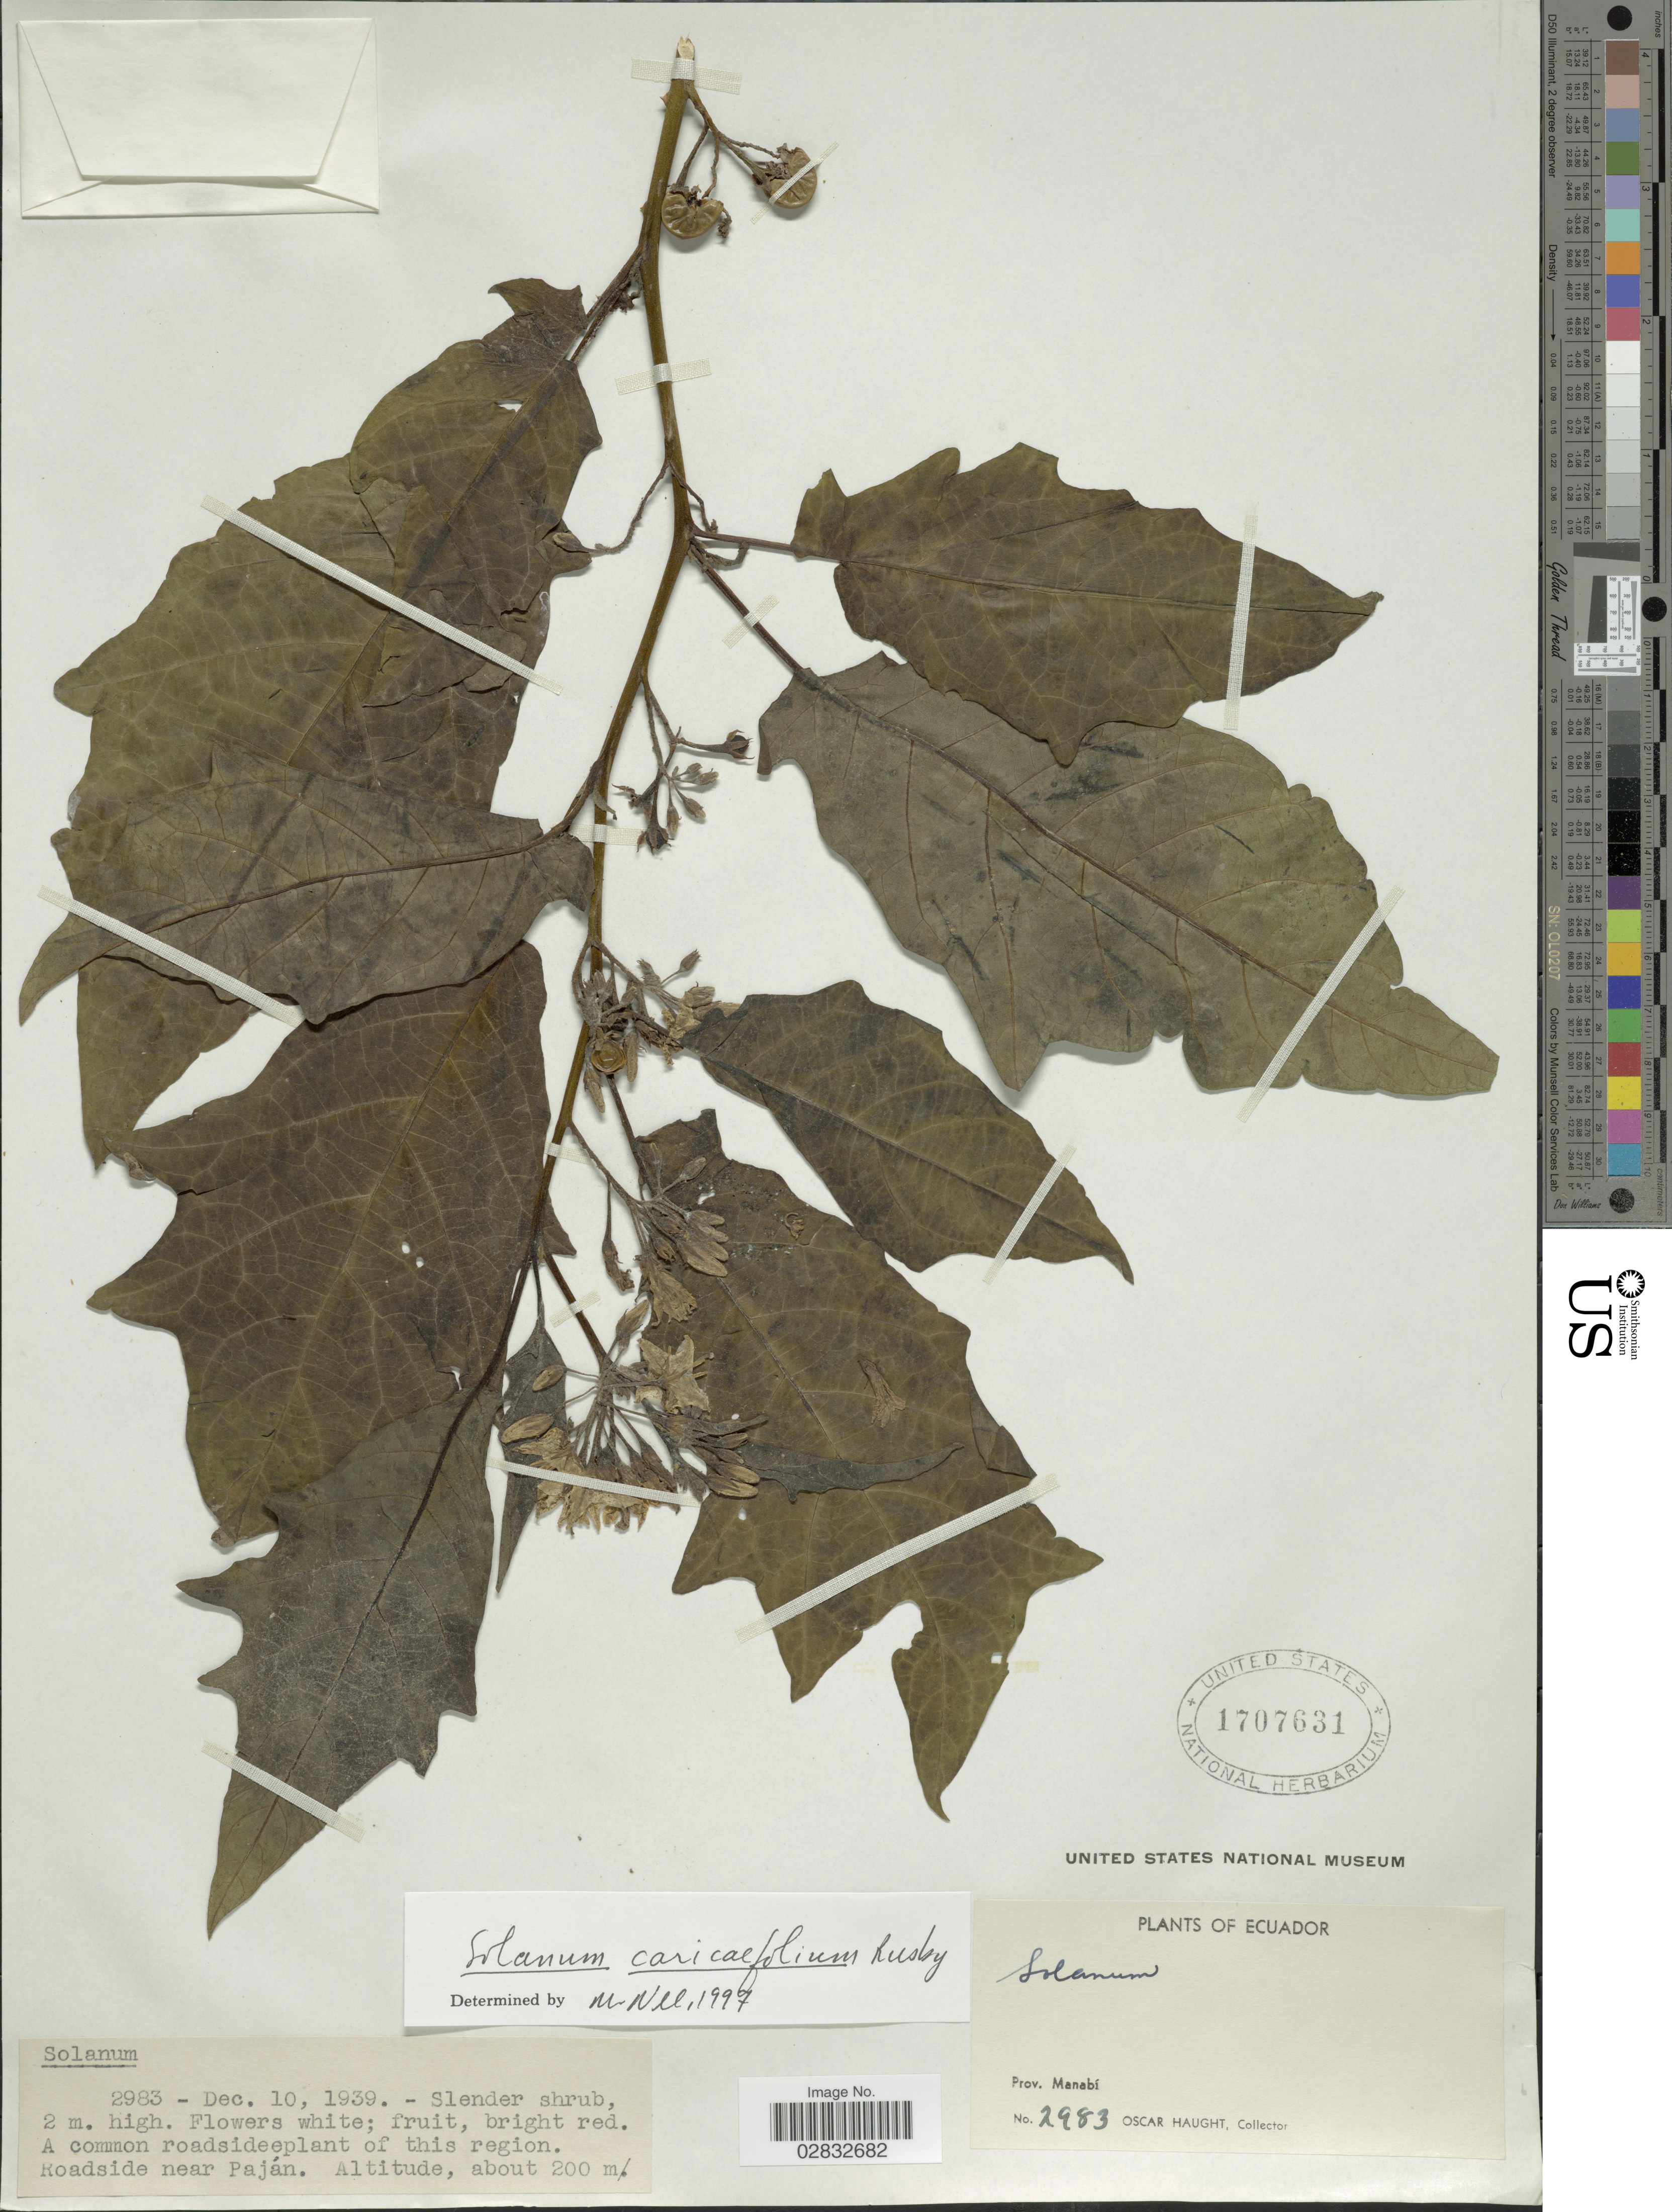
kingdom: Plantae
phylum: Tracheophyta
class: Magnoliopsida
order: Solanales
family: Solanaceae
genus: Solanum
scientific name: Solanum caricaefolium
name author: Rusby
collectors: O. L. Haught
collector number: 2983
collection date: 1939-12-10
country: Ecuador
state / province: Manabí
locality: Roadside near Paján.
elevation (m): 200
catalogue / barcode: US 1707631